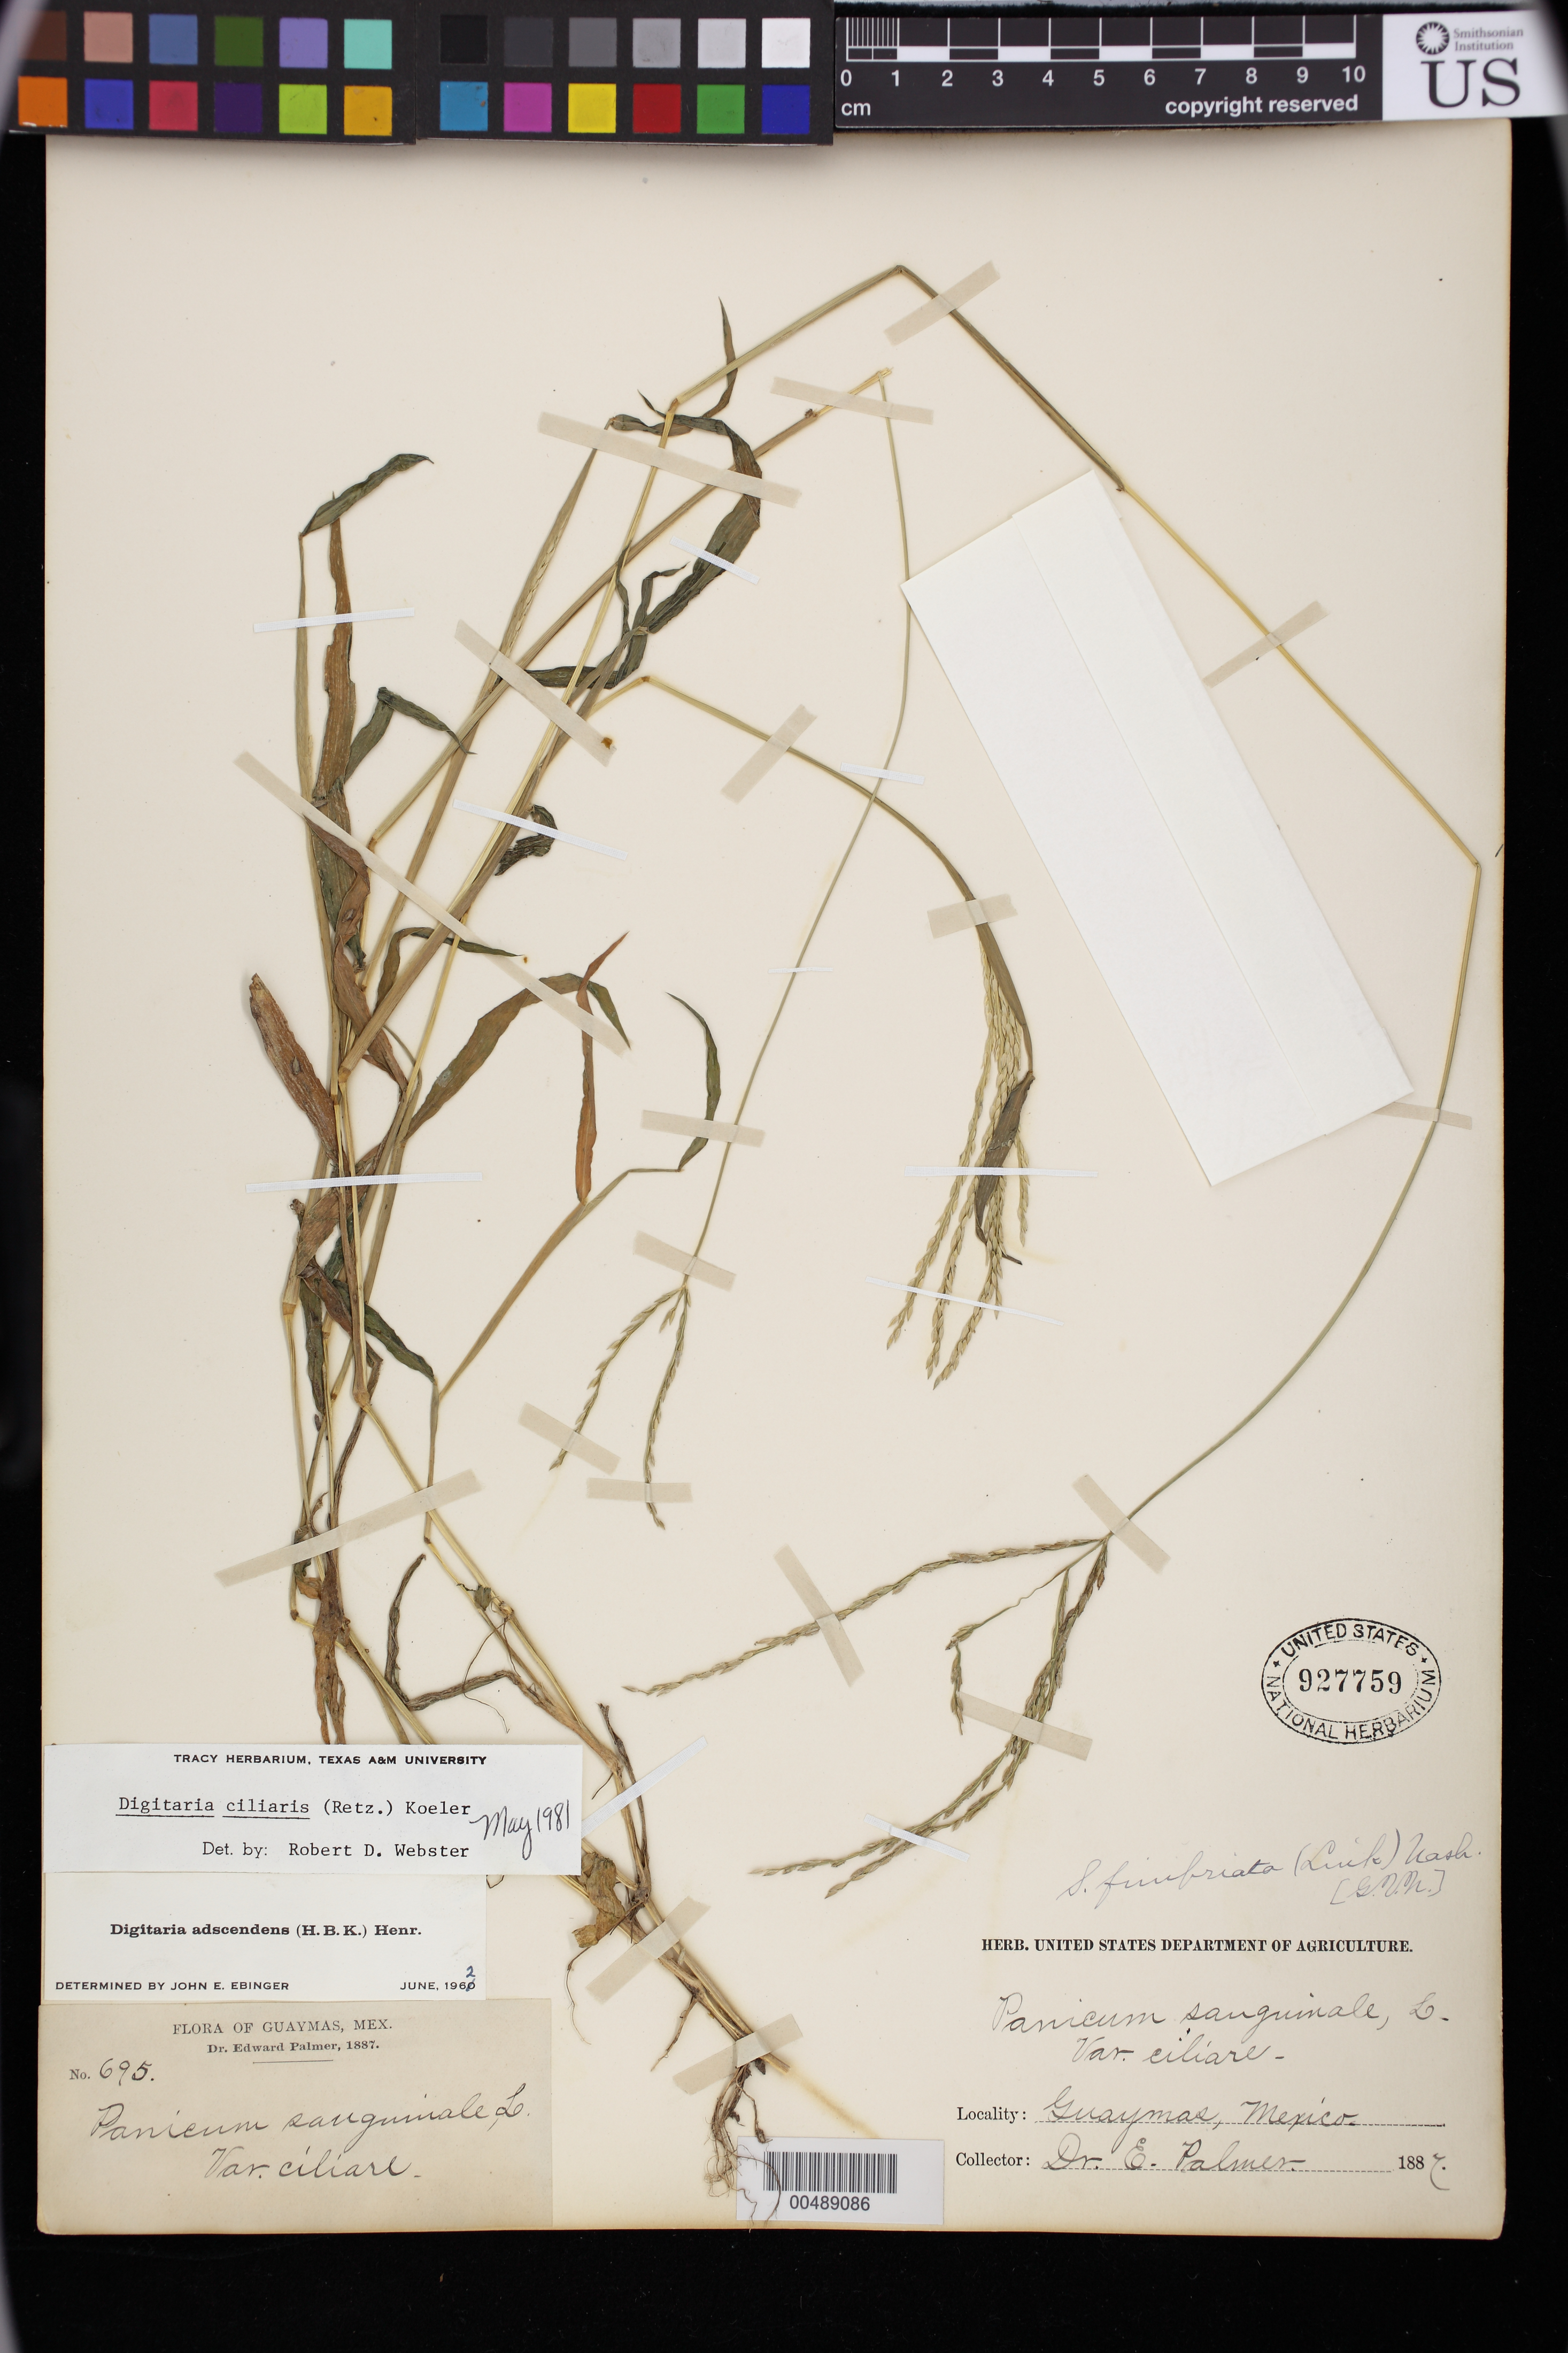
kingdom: Plantae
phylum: Tracheophyta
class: Liliopsida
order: Poales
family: Poaceae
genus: Digitaria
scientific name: Digitaria ciliaris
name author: (Retz.) Koeler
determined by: Webster, Robert D.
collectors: E. Palmer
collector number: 695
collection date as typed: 1887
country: Mexico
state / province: Sonora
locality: Guaymas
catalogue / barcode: US 927759